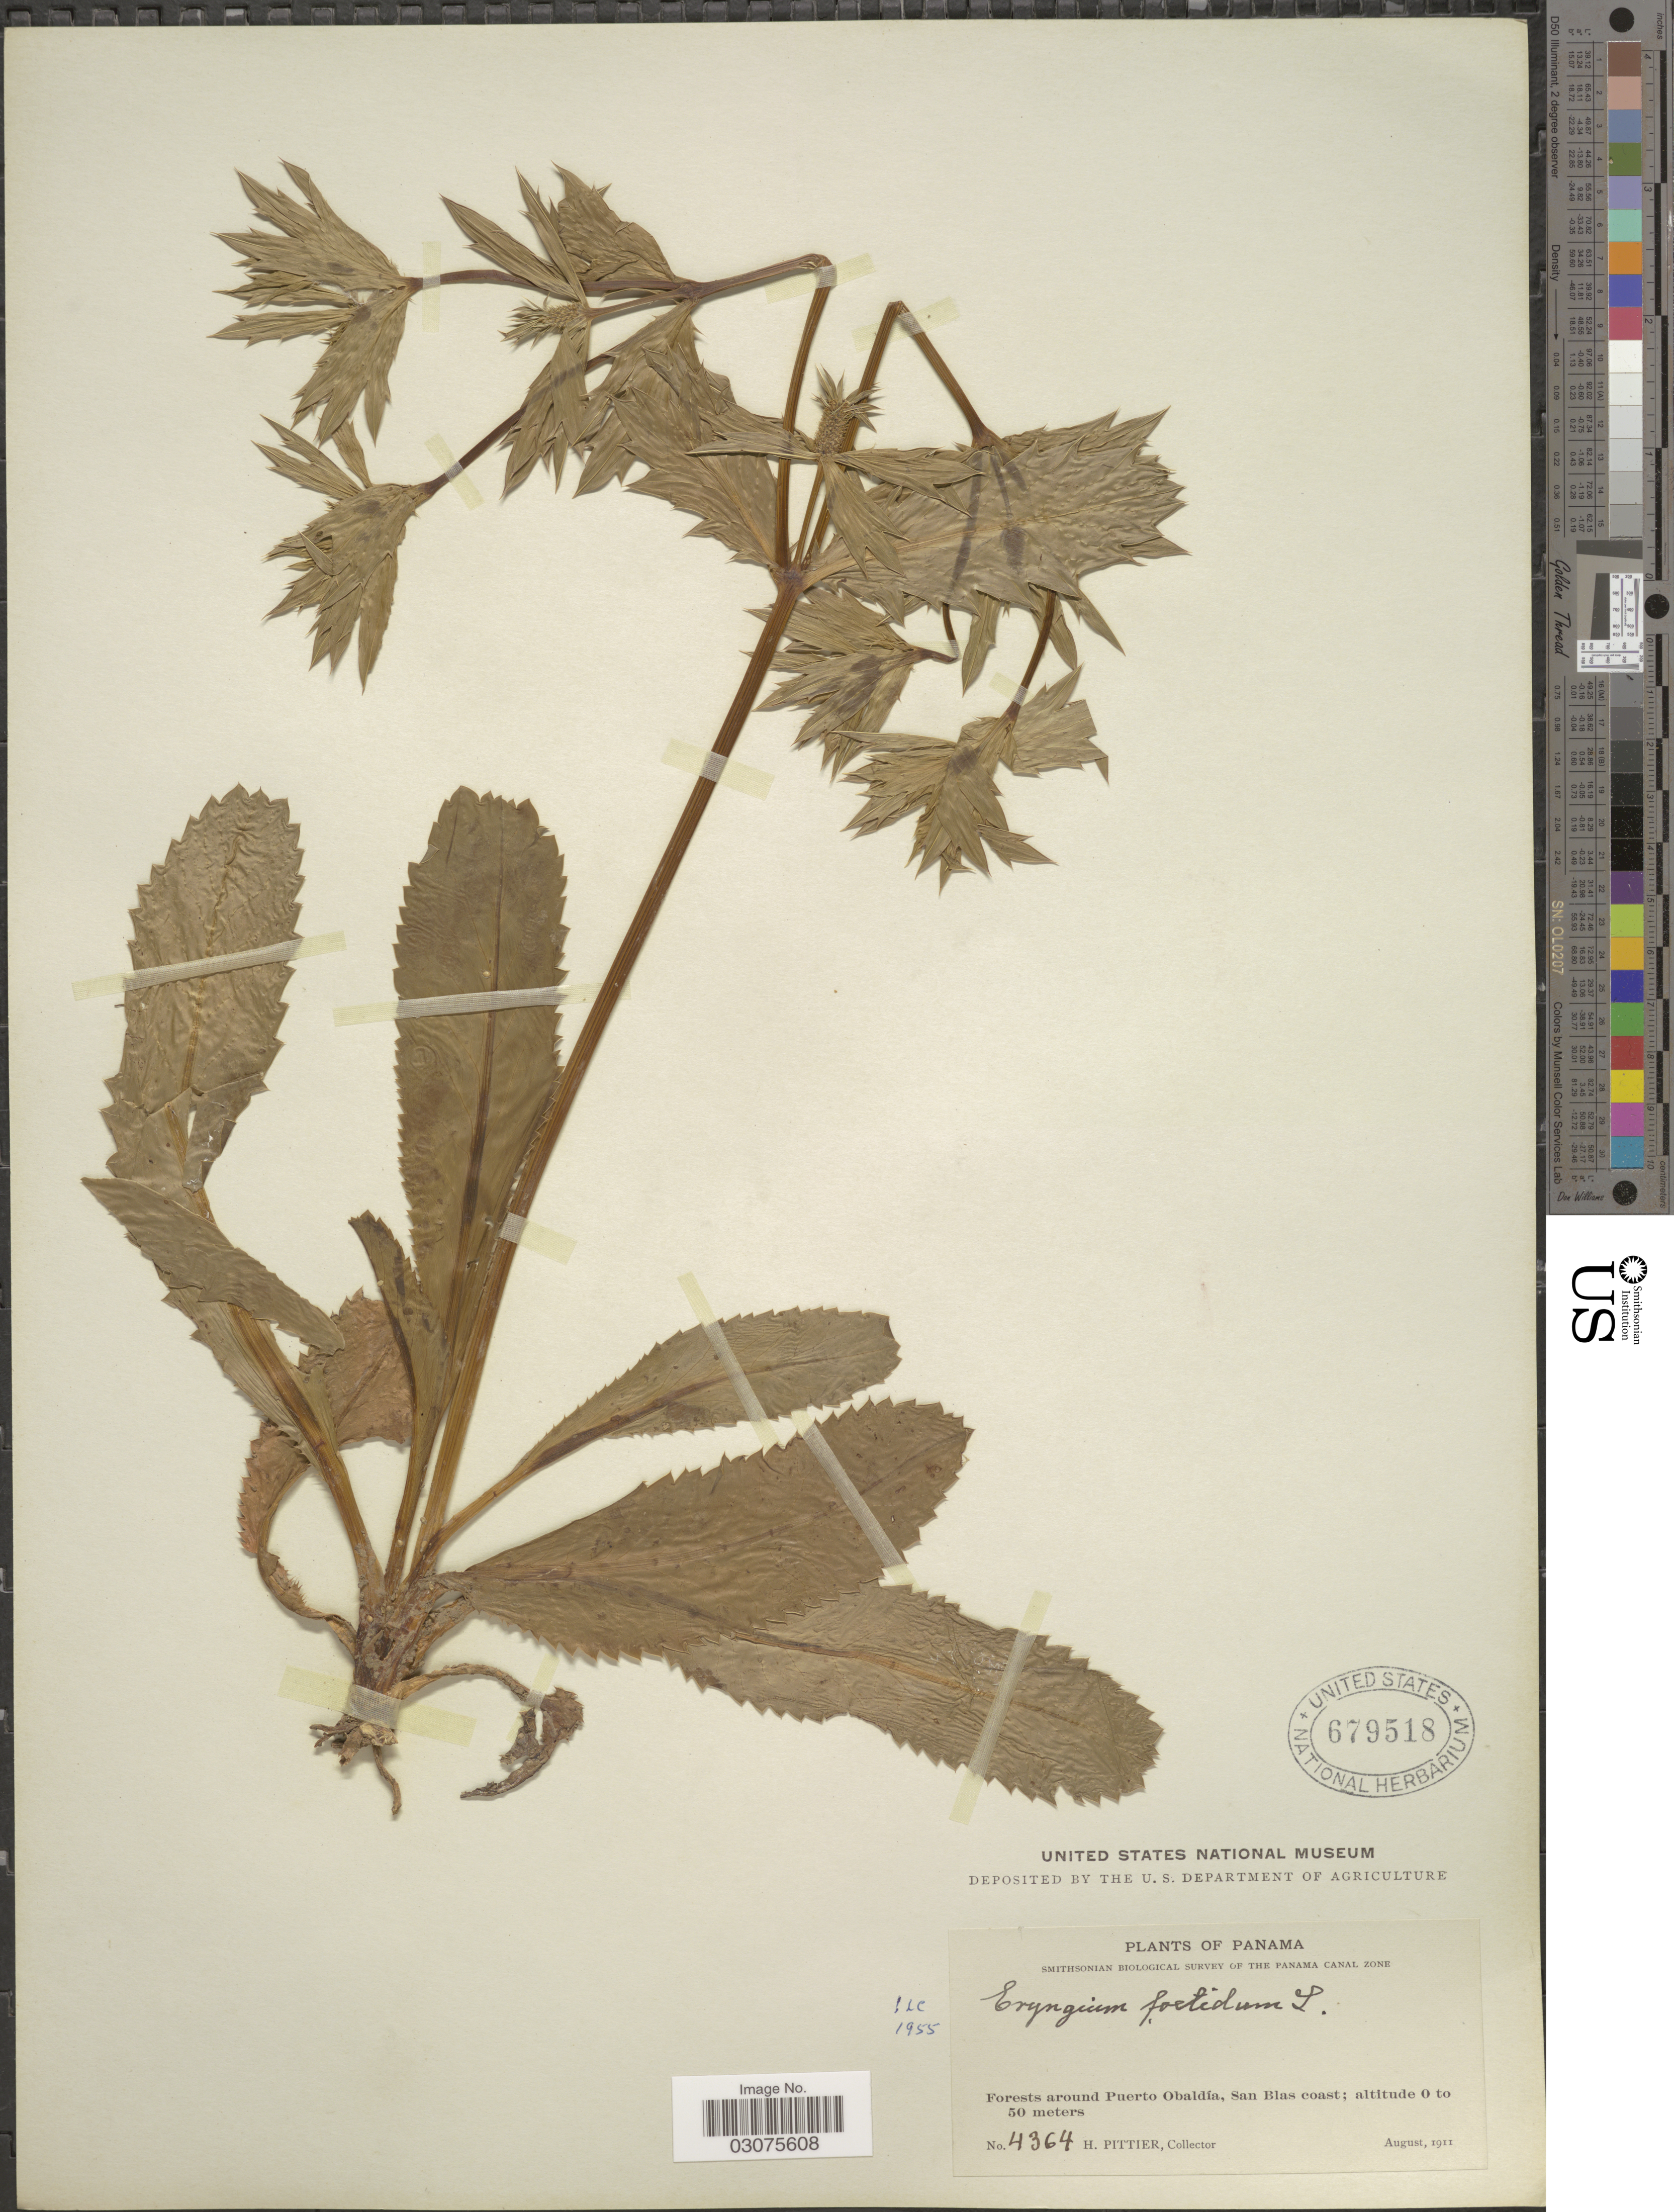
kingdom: Plantae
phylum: Tracheophyta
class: Magnoliopsida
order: Apiales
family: Apiaceae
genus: Eryngium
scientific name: Eryngium foetidum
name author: L.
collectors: H. F. Pittier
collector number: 4364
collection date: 1911-08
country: Panama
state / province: Kuna Yala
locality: Forests around Puerto Obaldía, San Blas coast.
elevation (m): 0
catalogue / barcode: US 679518